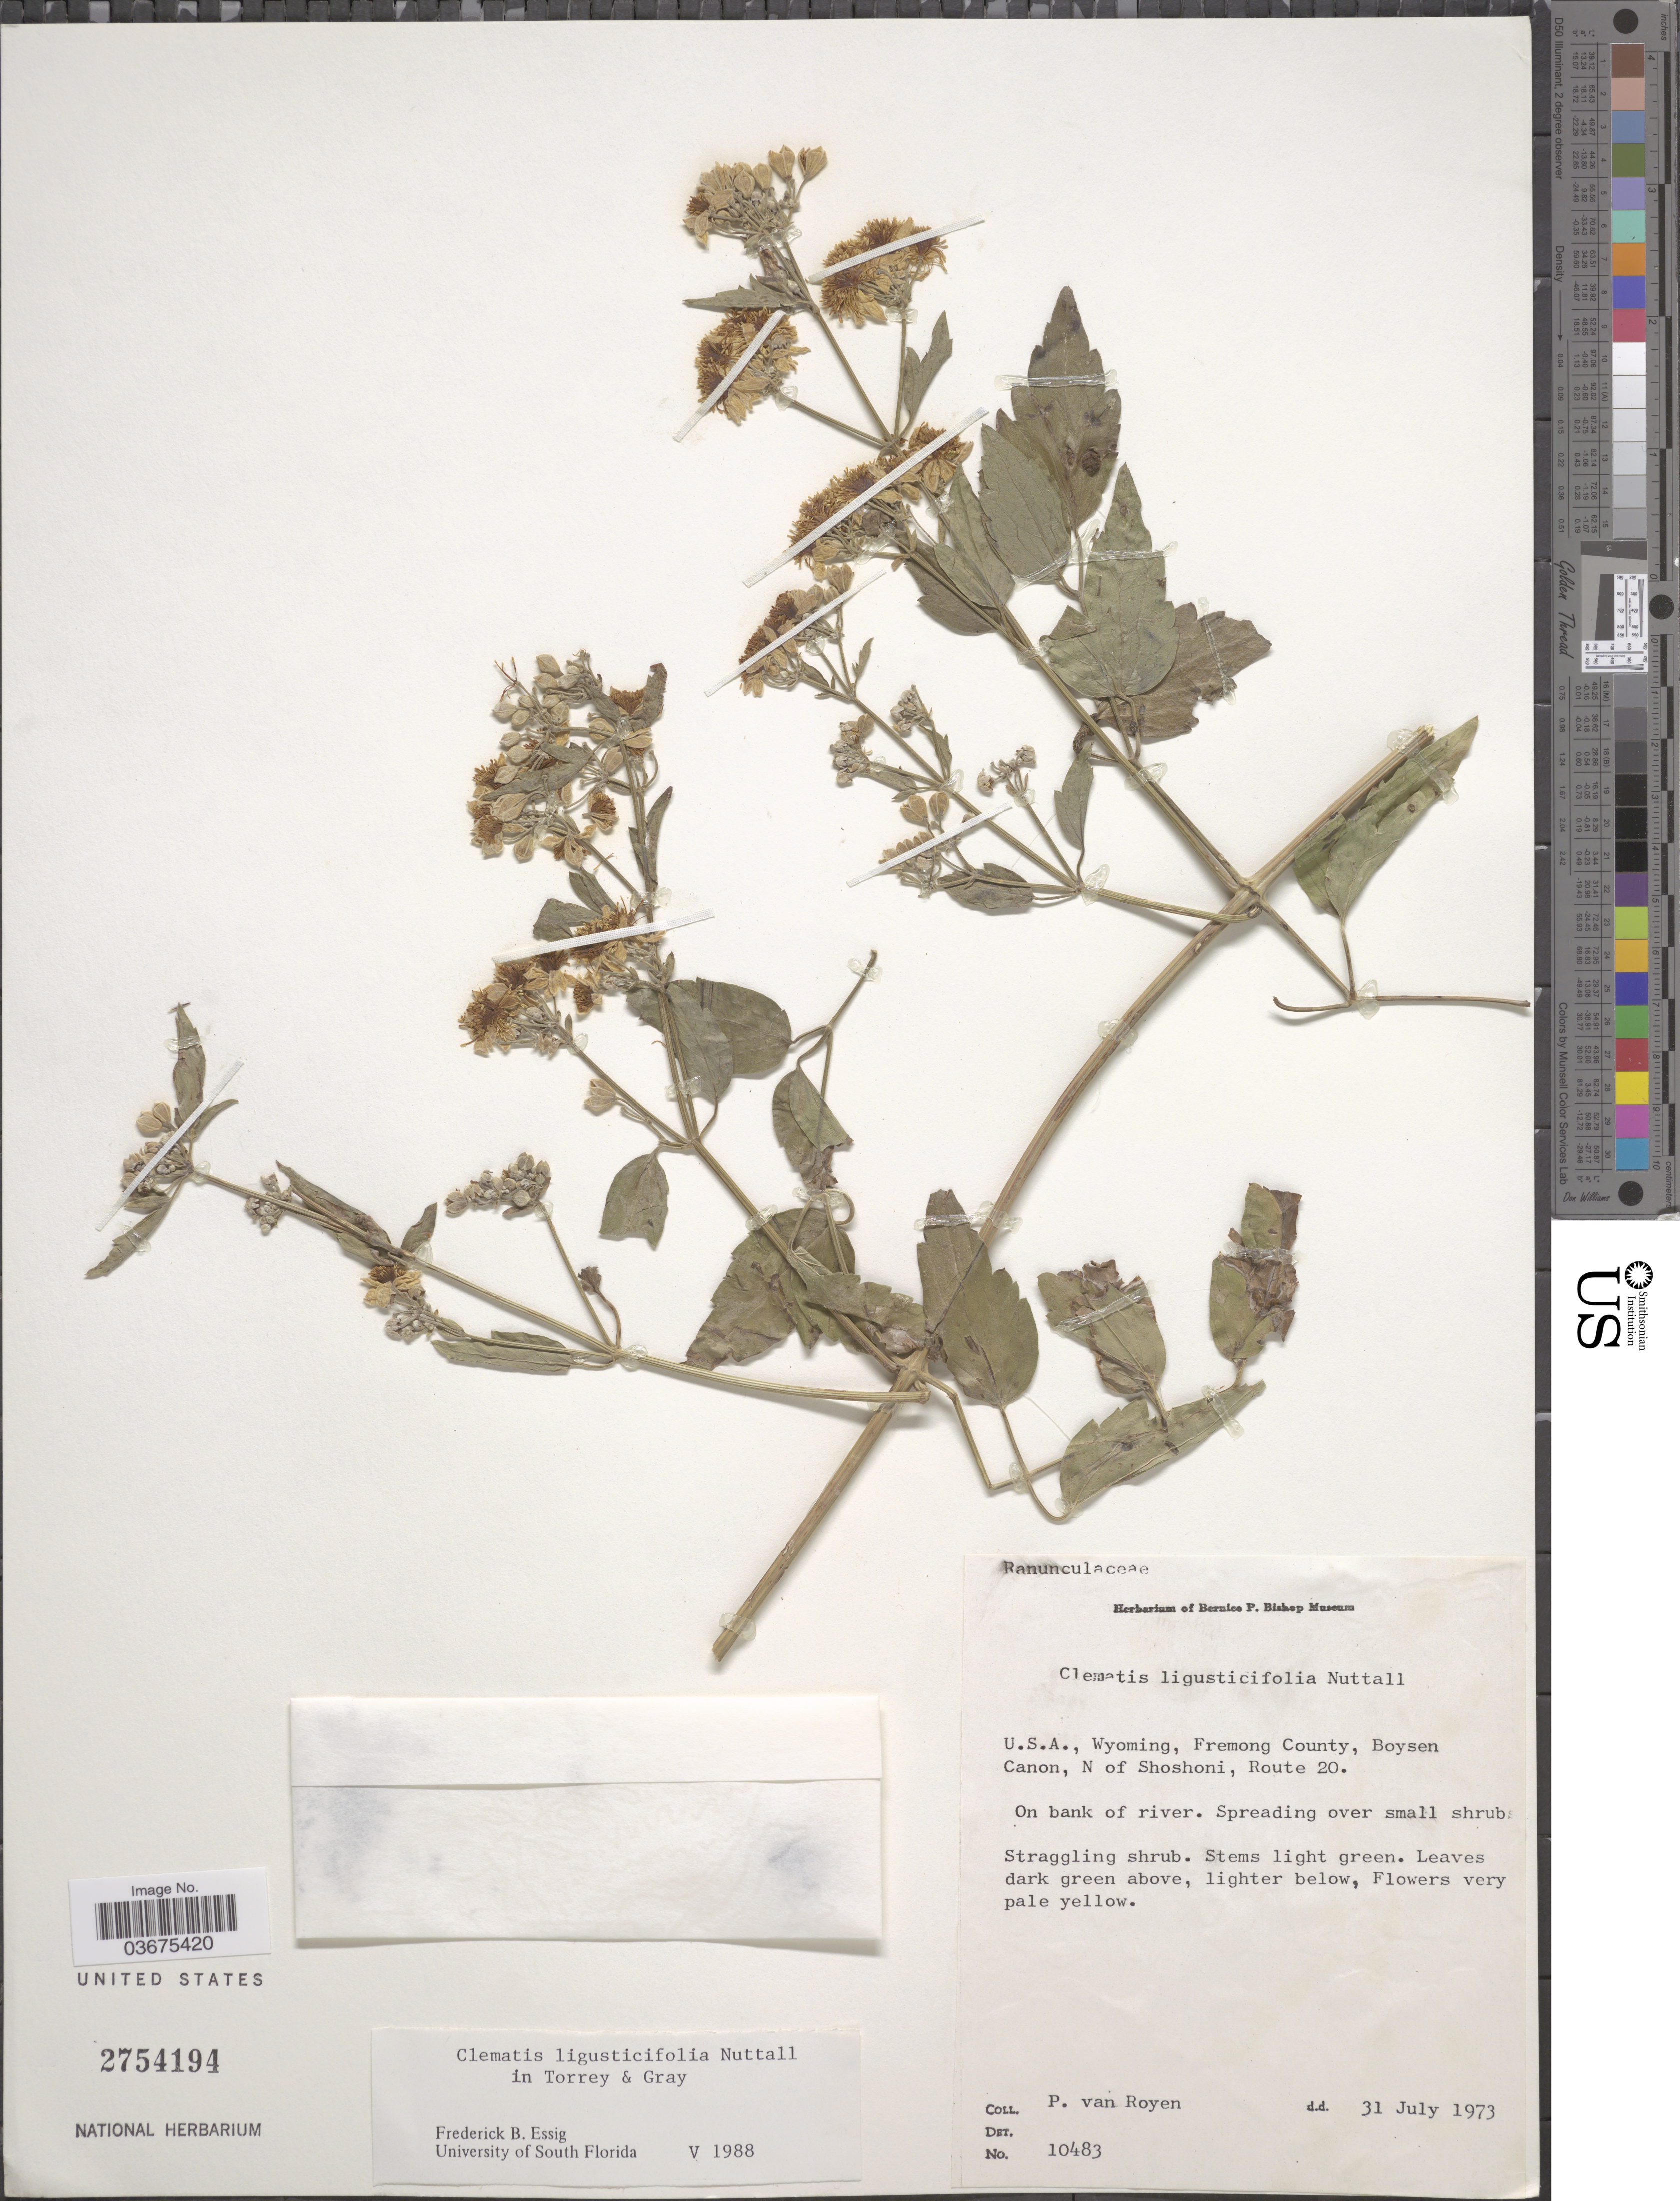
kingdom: Plantae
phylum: Tracheophyta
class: Magnoliopsida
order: Ranunculales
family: Ranunculaceae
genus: Clematis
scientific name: Clematis ligusticifolia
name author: Nutt.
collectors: P. van Royen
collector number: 10483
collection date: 1973-07-31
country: United States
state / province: Wyoming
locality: U.S.A., Fremong County, Boysen Canon, N of Shoshoni, Route 20.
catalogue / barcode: US 2754194